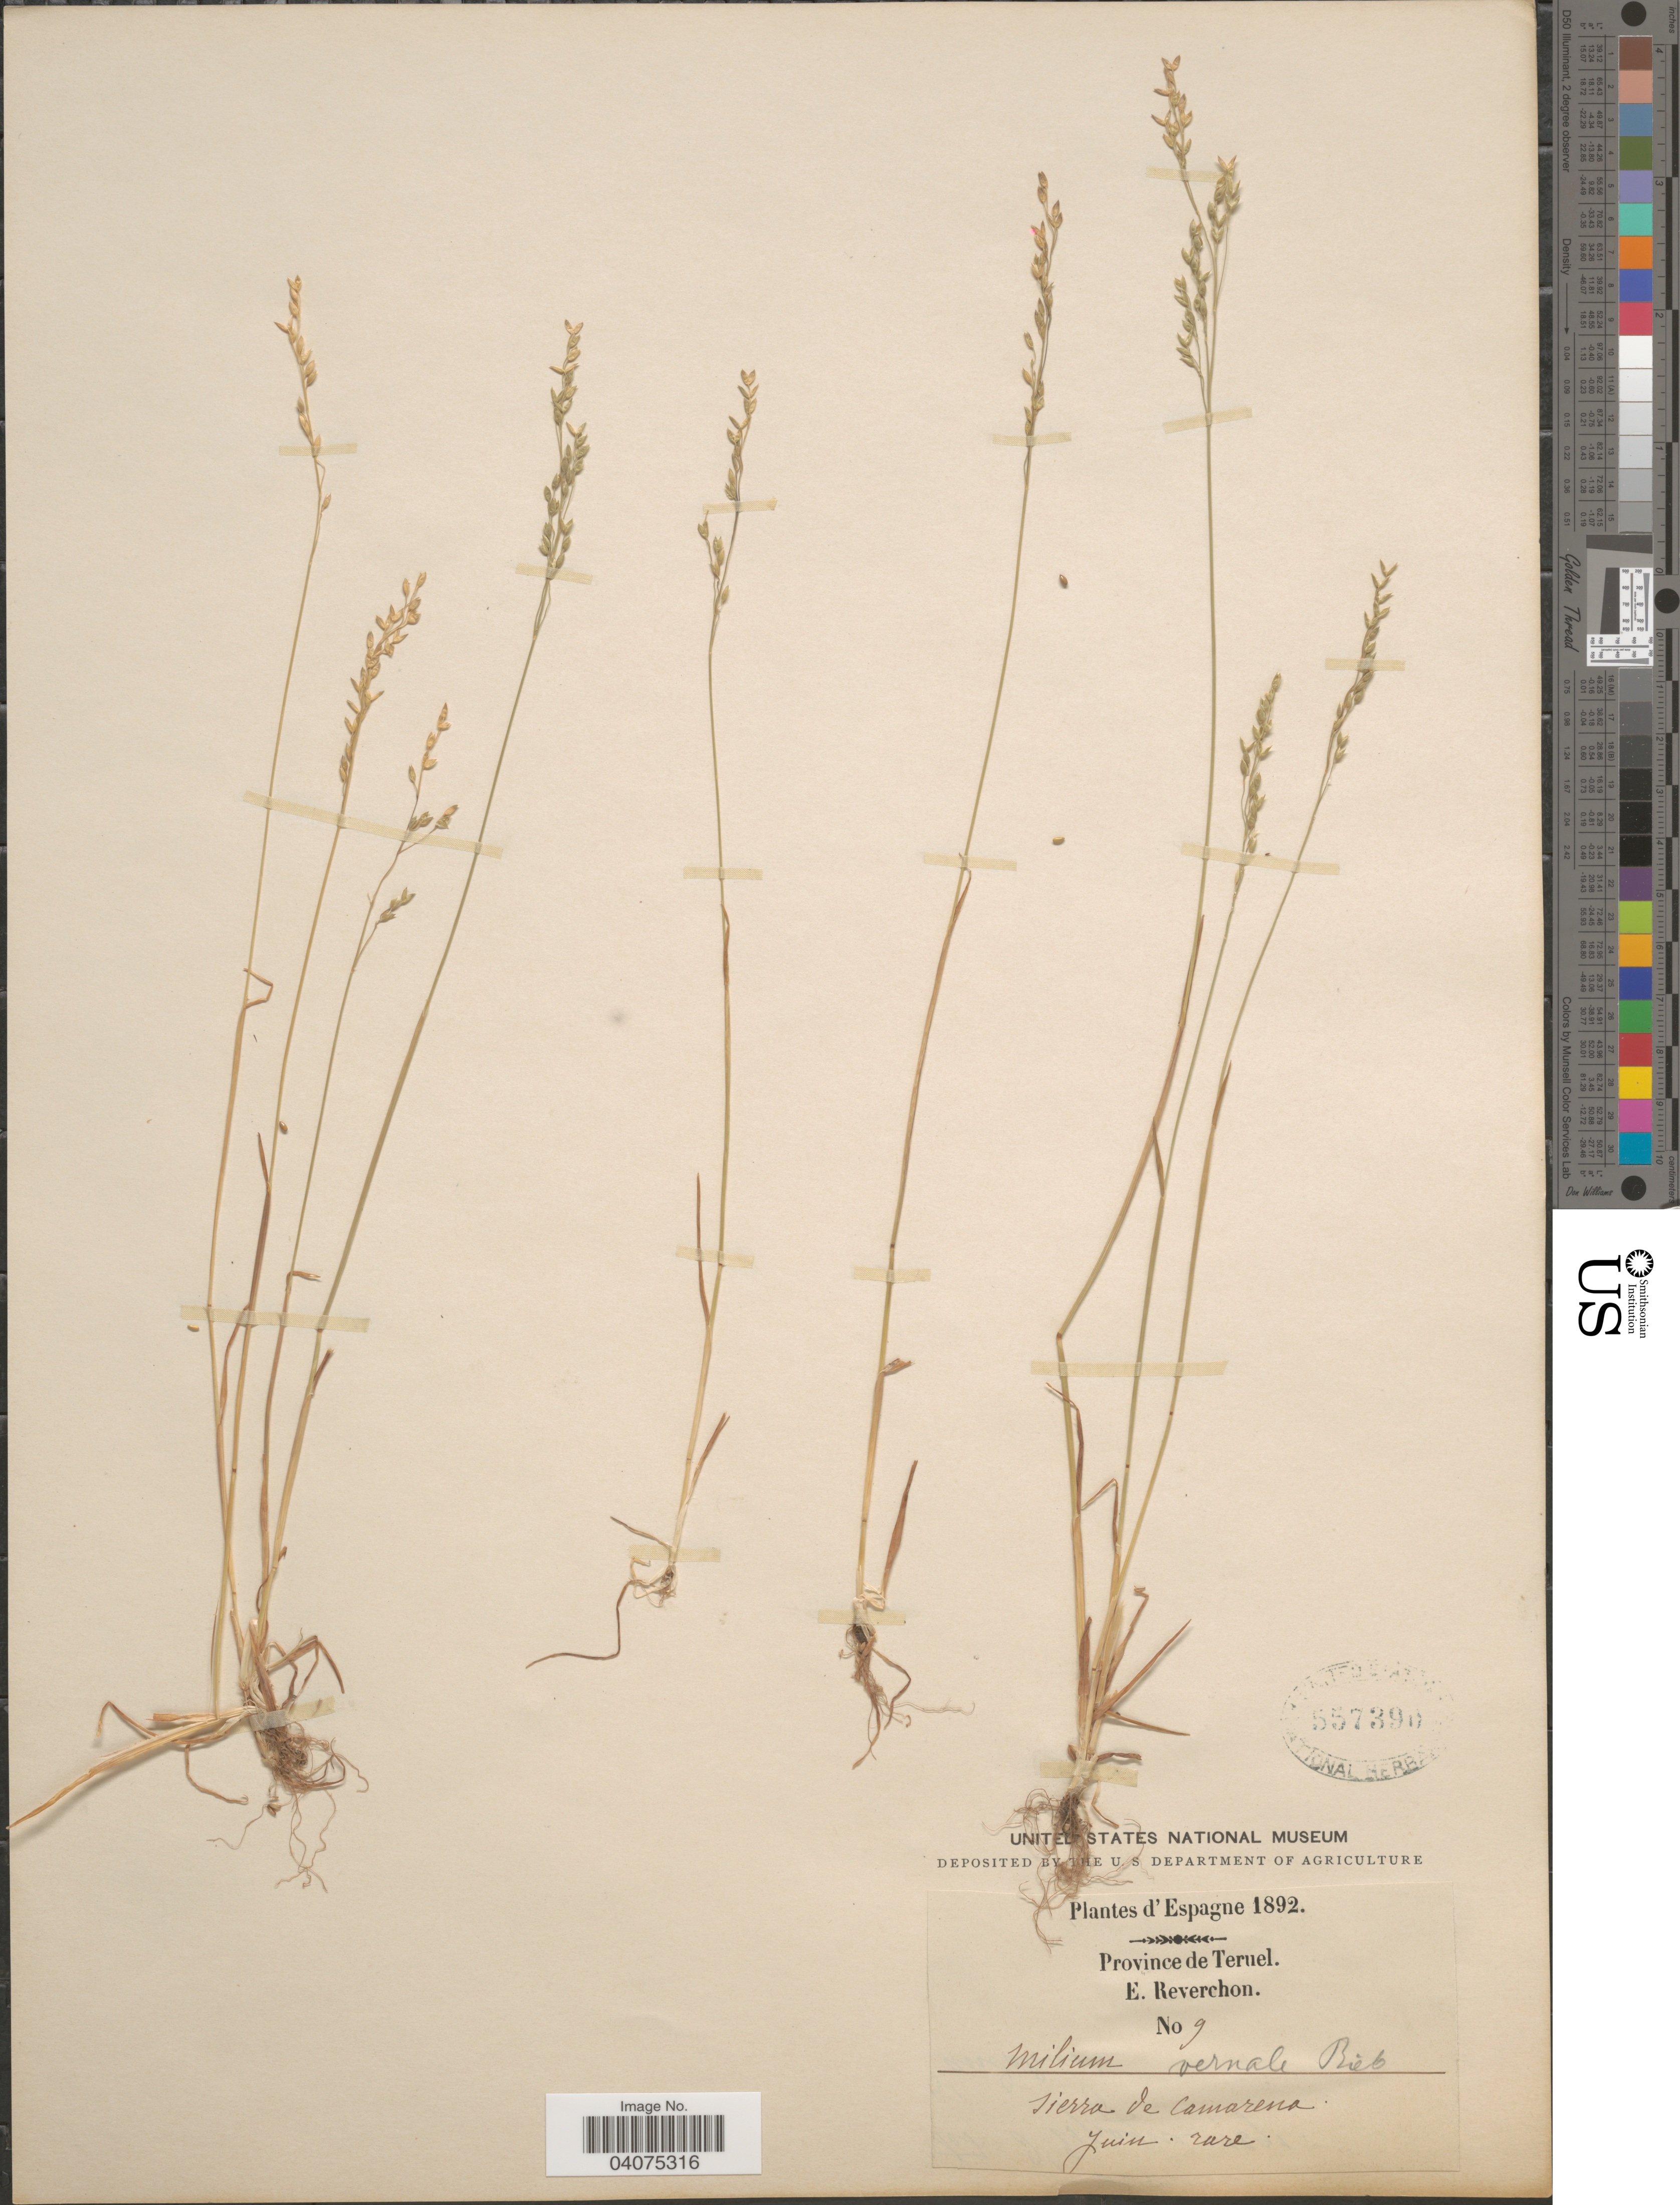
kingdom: Plantae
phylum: Tracheophyta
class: Liliopsida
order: Poales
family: Poaceae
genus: Milium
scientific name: Milium vernale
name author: M. Bieb.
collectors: E. Reverchon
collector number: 9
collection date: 1892-06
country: Spain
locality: Province de Teruel. Sierra de Camarena.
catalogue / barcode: US 557390